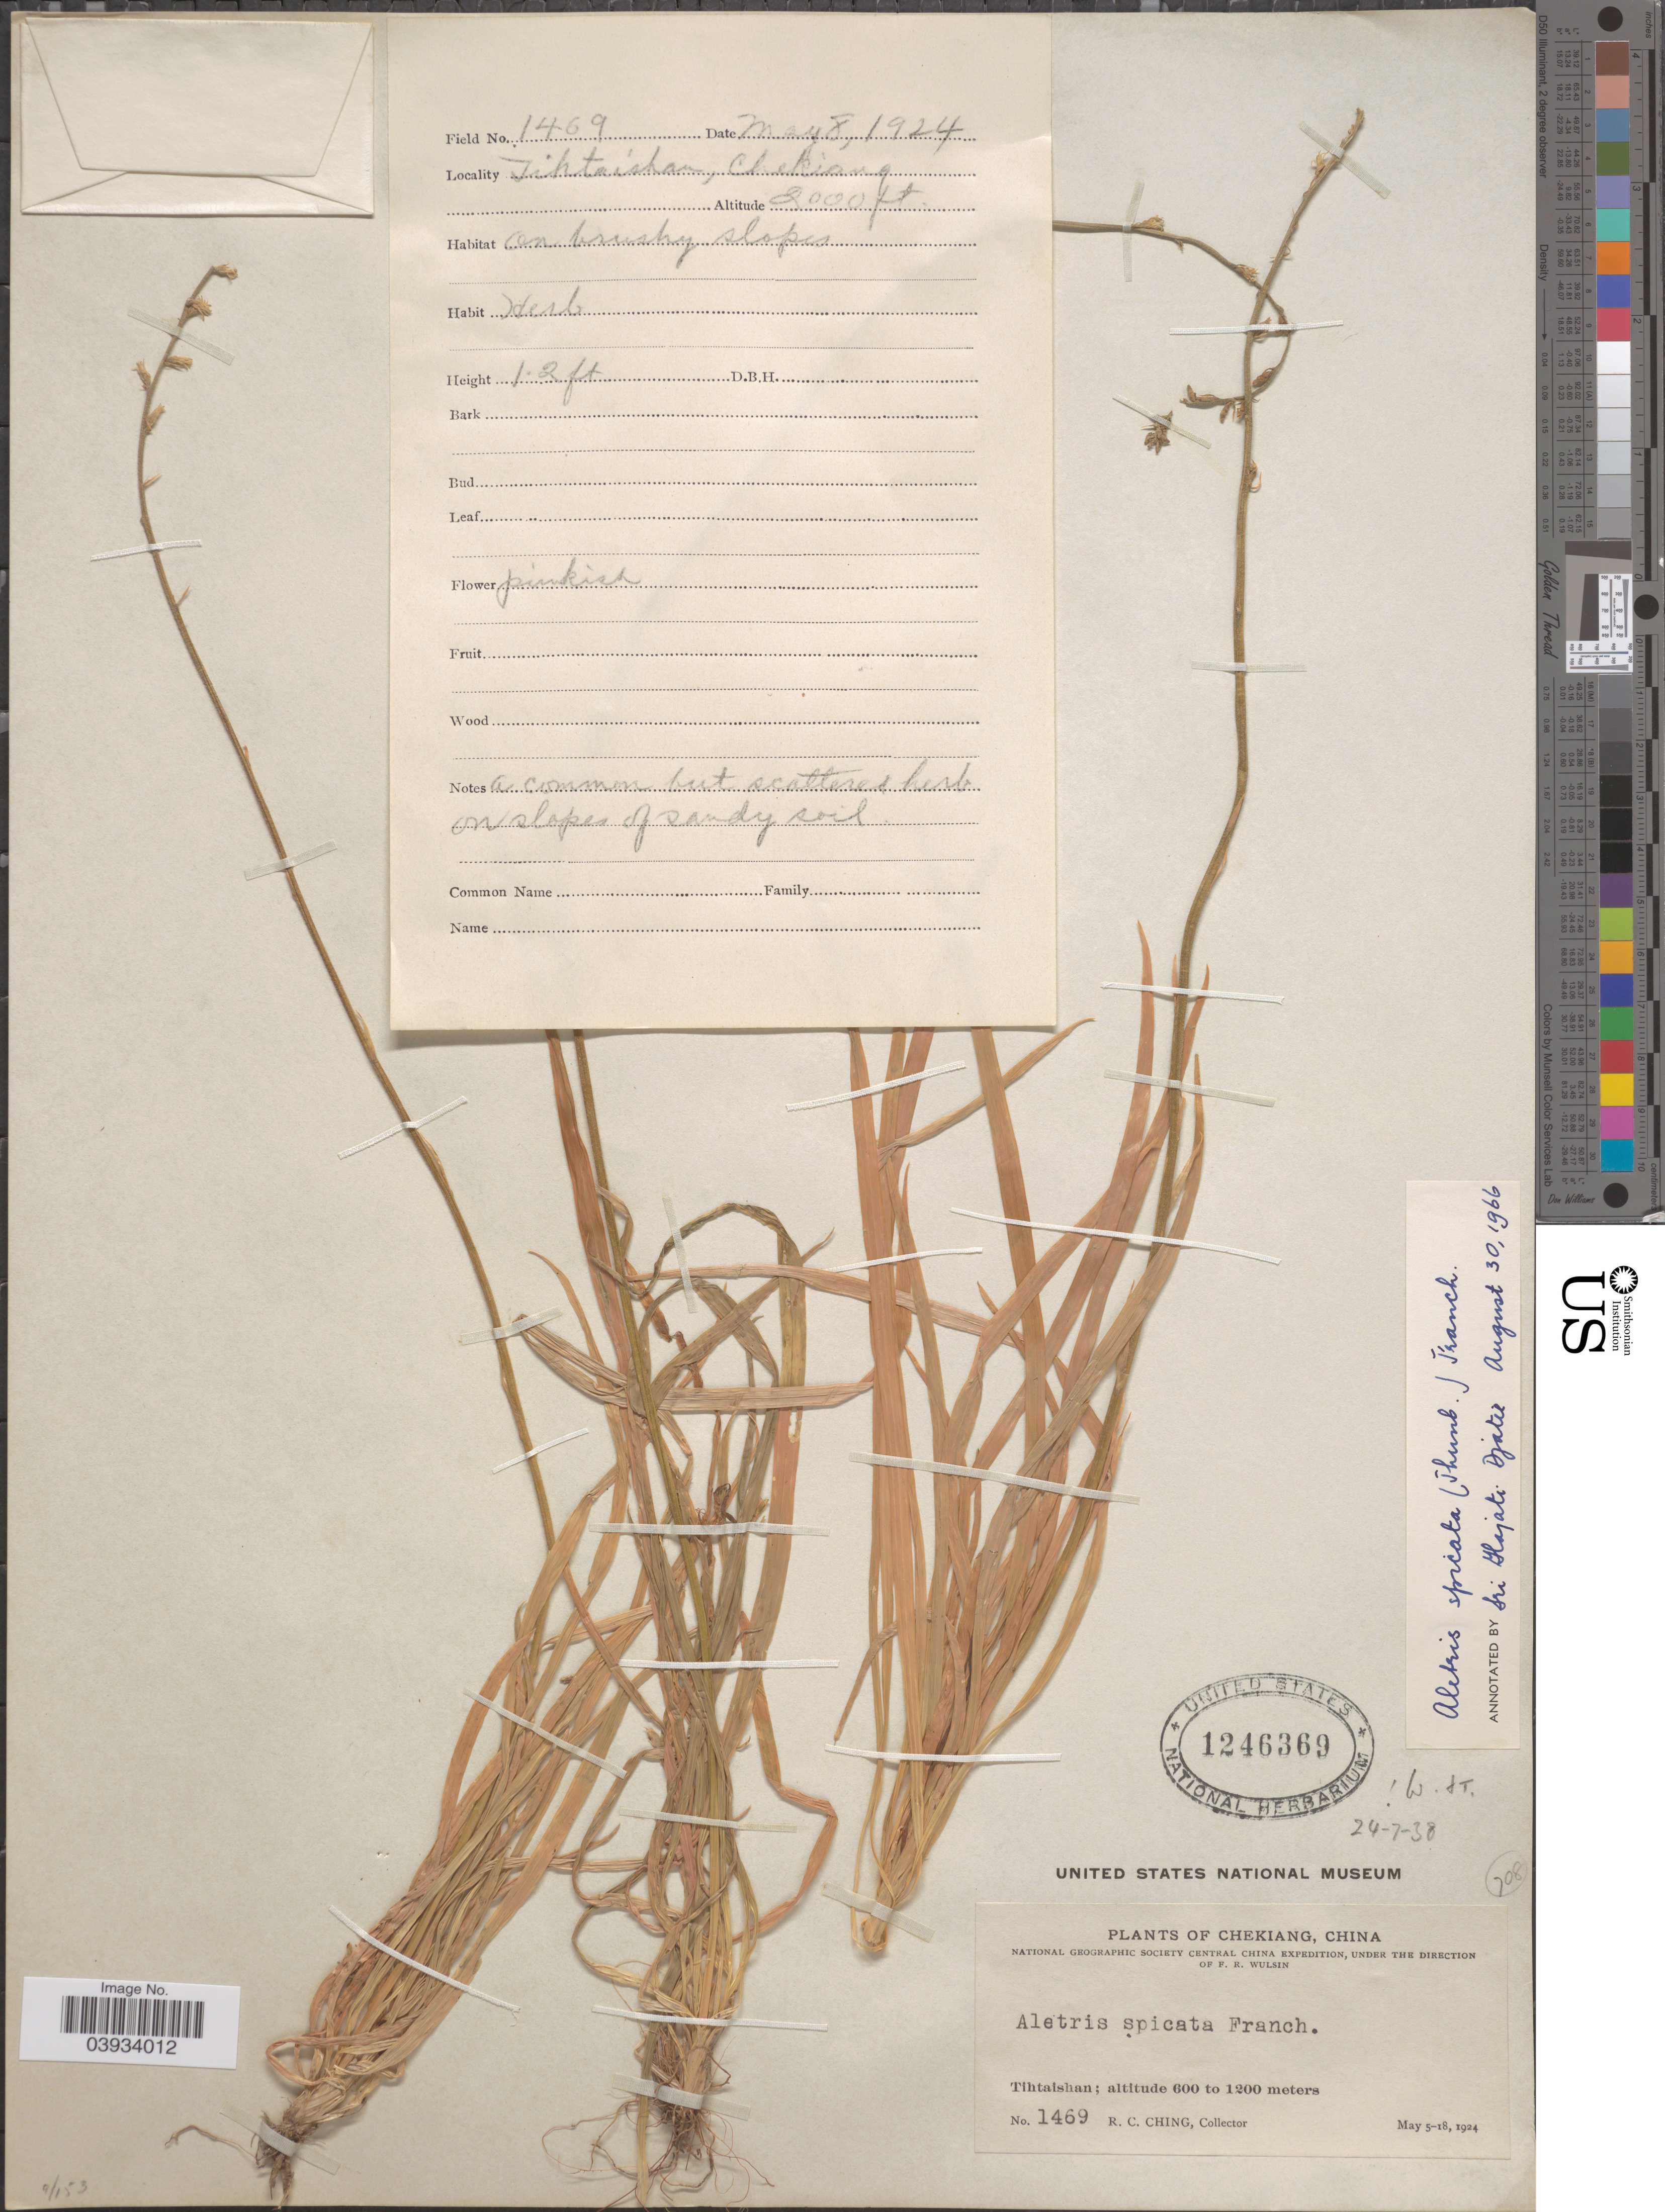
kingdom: Plantae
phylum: Tracheophyta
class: Liliopsida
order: Dioscoreales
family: Nartheciaceae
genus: Aletris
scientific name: Aletris spicata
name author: (Thunb.) Franch.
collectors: R. C. Ching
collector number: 1469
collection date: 1924-05-08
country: China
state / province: Zhejiang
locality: Chekiang, Tihtaishan.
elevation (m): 610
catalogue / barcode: US 1246369